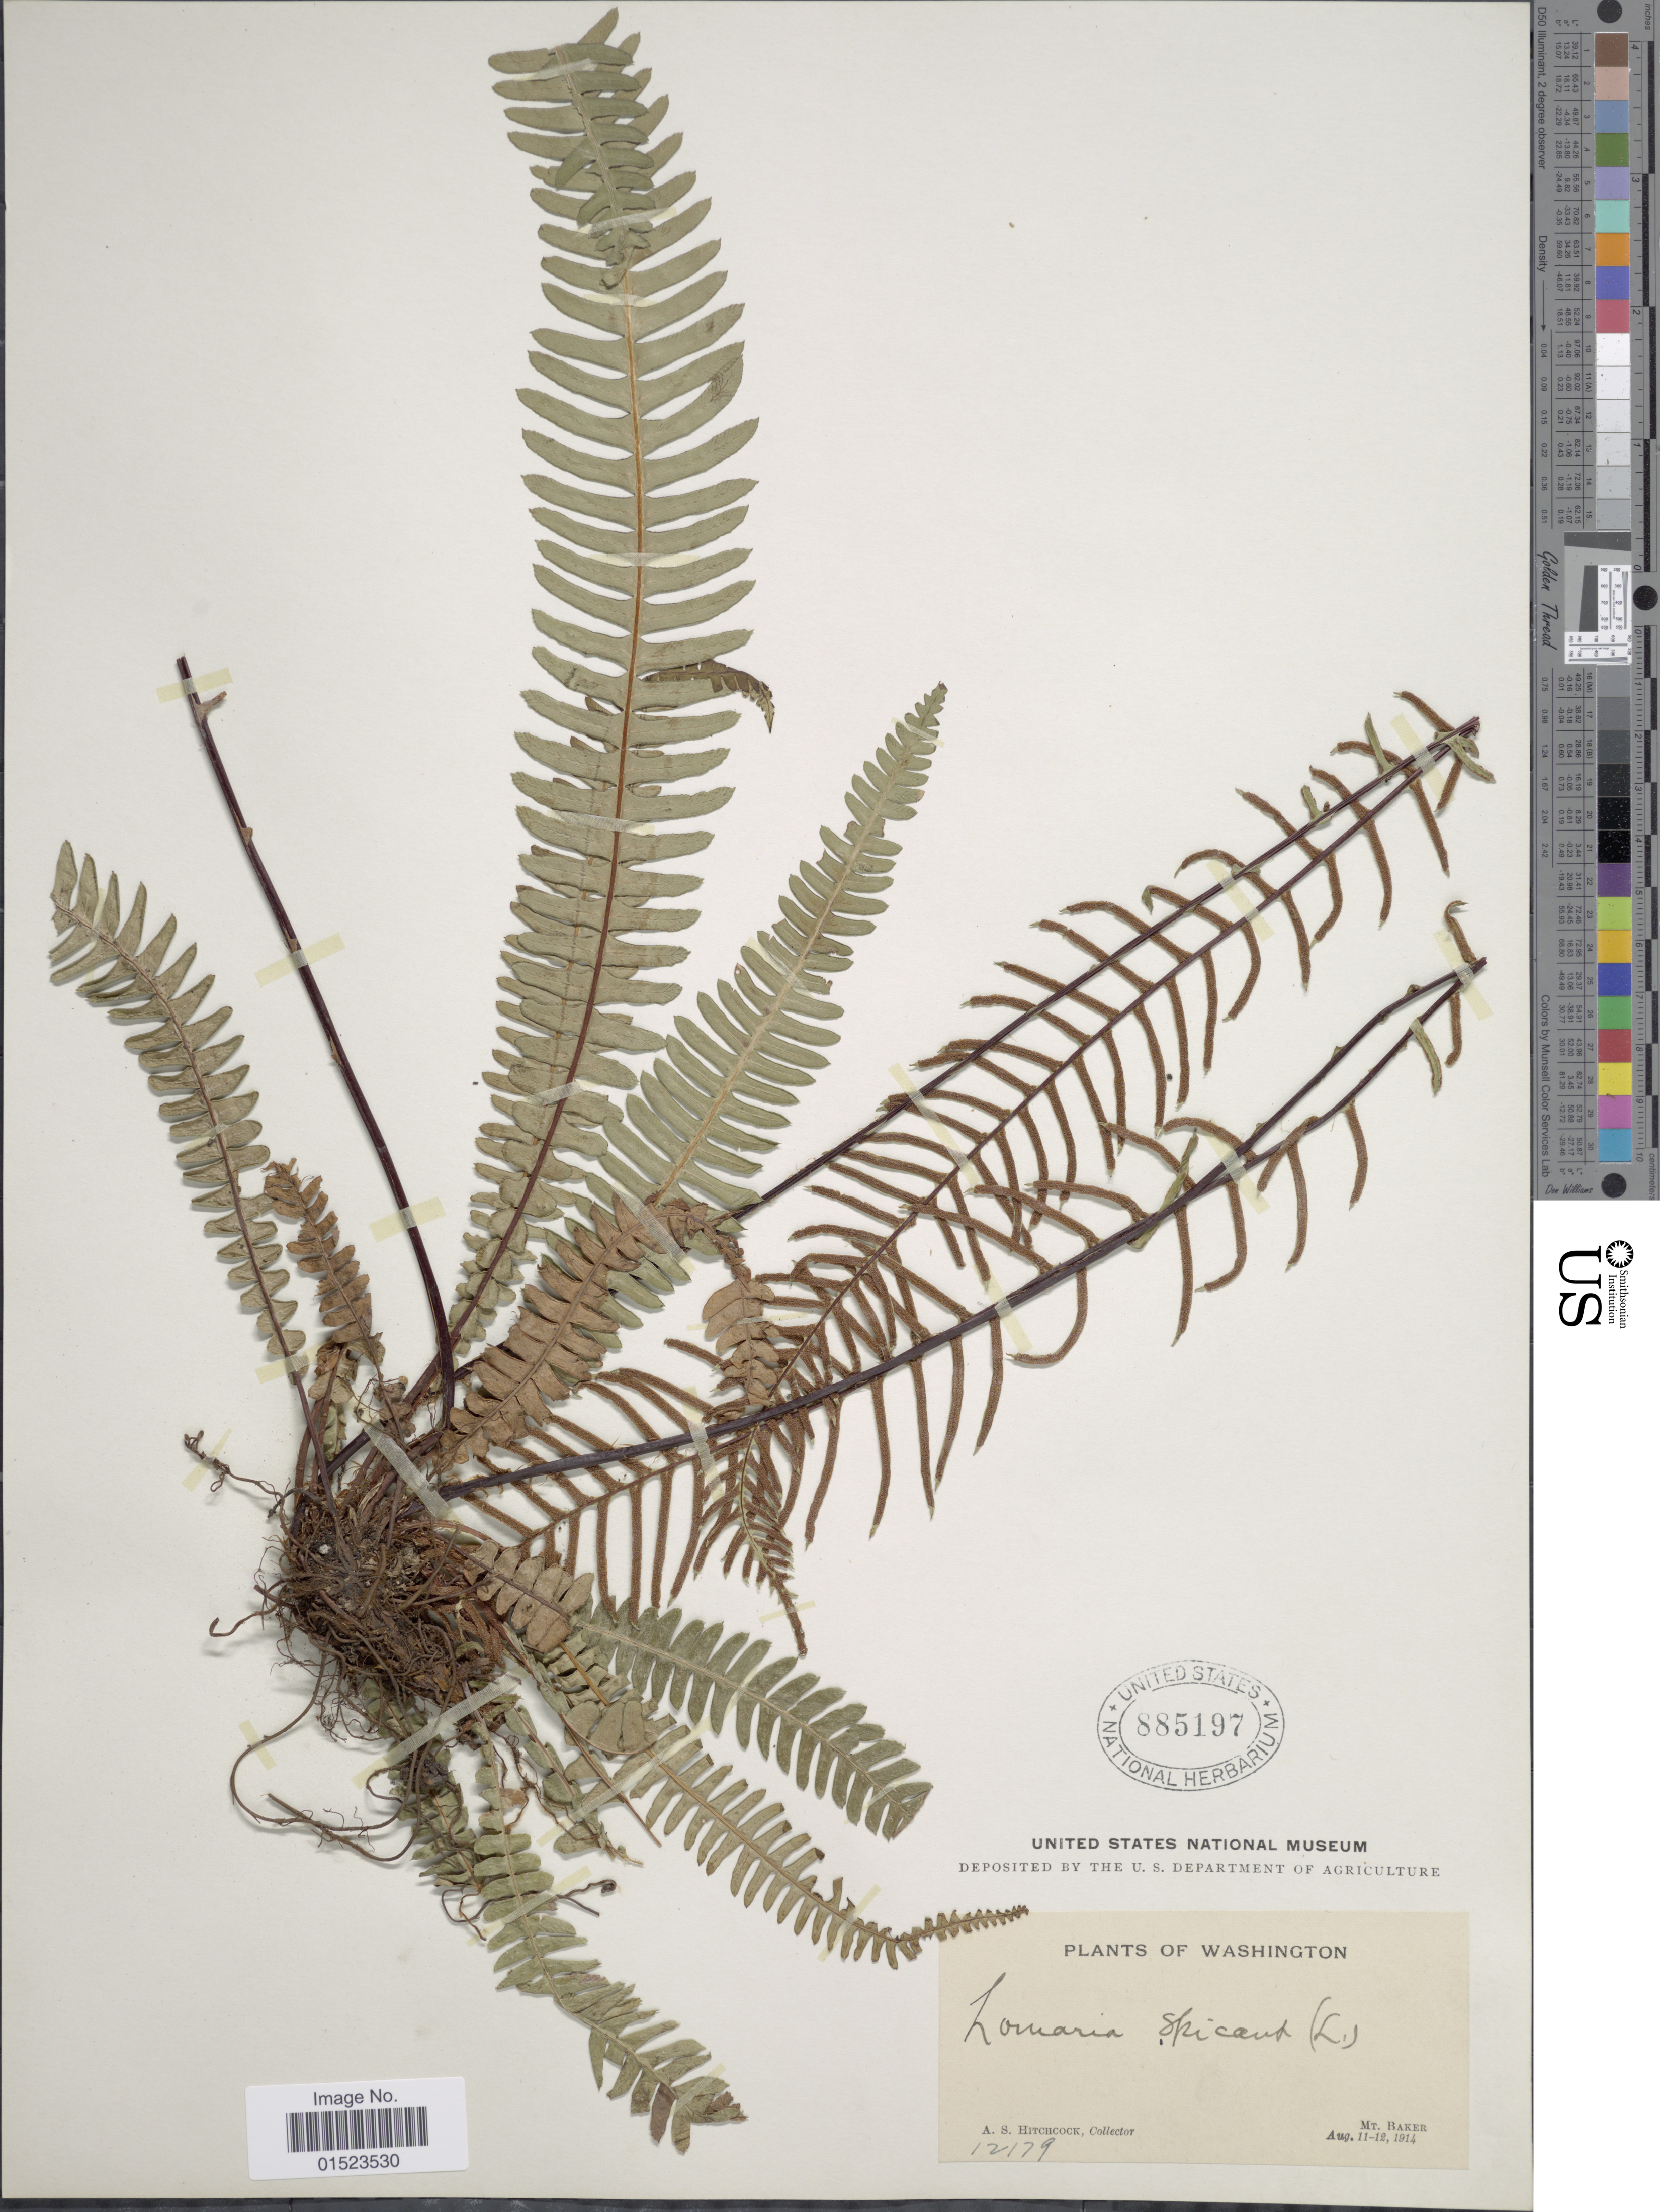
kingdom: Plantae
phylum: Tracheophyta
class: Polypodiopsida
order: Polypodiales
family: Blechnaceae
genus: Blechnum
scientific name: Blechnum spicant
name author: (L.) Sm.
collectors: A. S. Hitchcock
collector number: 12179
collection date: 1914-08-11/1914-08-12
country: United States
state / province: Washington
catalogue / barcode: US 885197